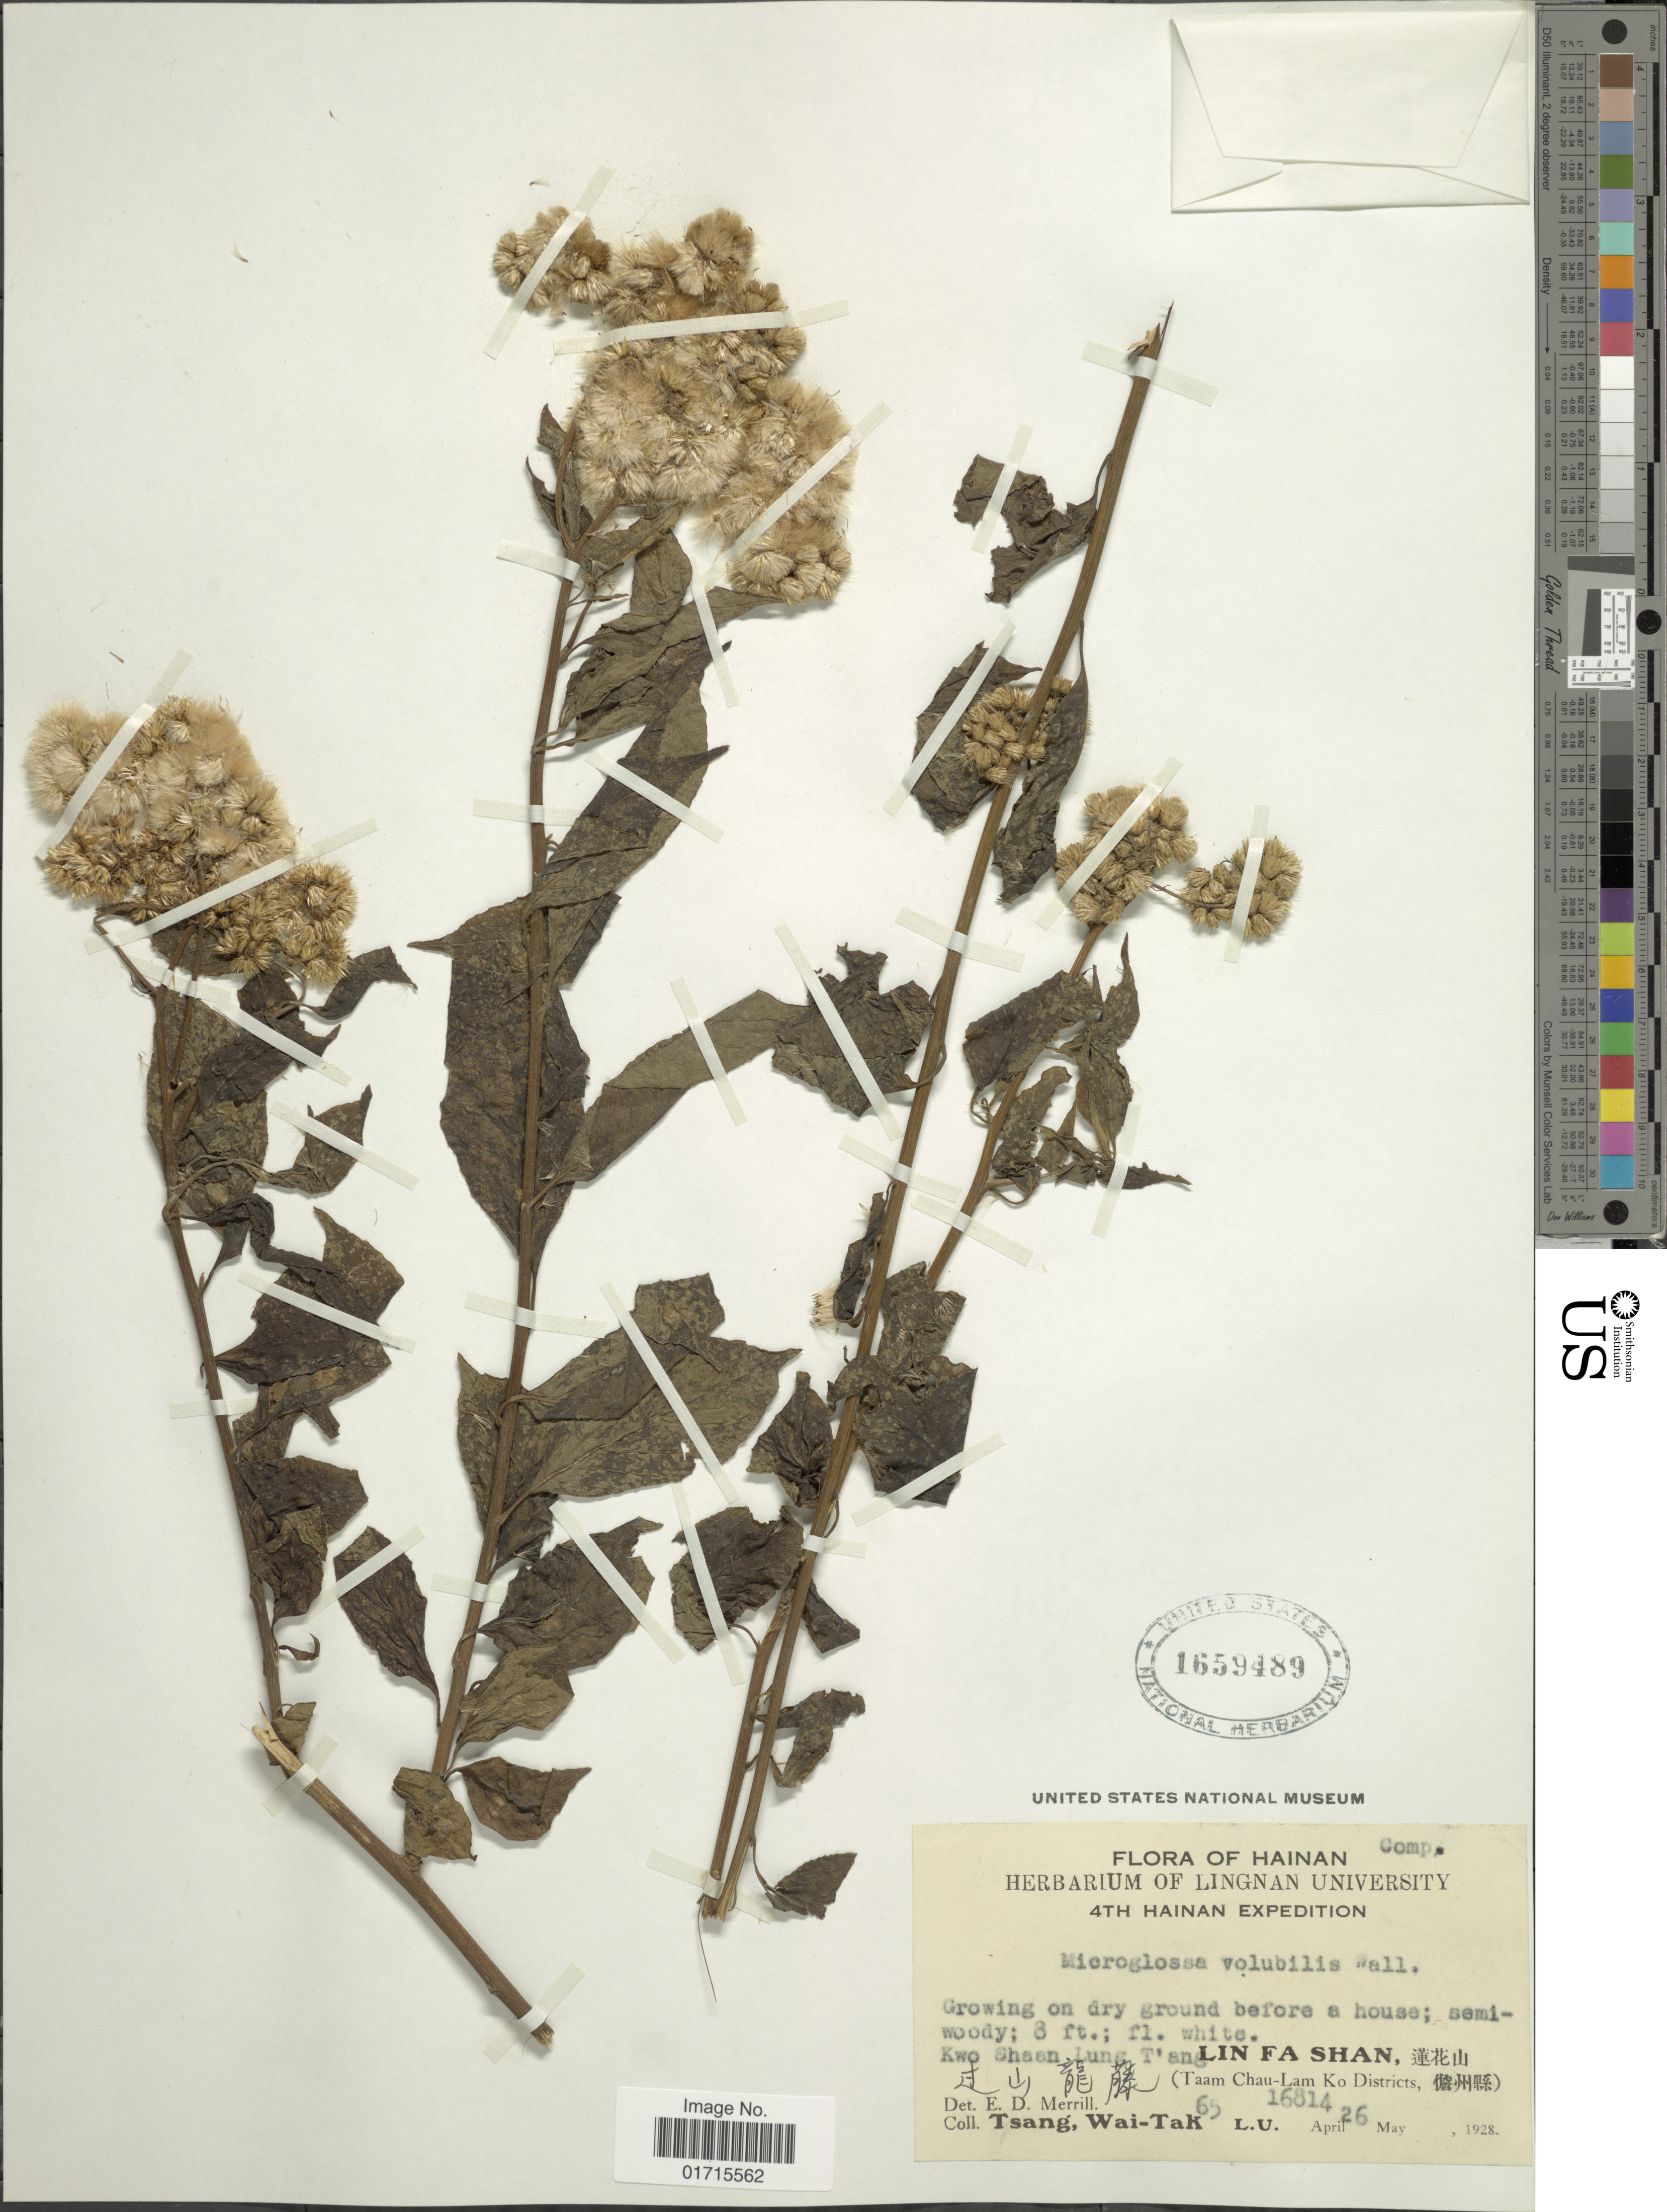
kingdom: Plantae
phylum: Tracheophyta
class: Magnoliopsida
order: Asterales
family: Asteraceae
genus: Microglossa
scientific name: Microglossa pyrifolia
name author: (Lam.) Kuntze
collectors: W. T. Tsang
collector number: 65/16814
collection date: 1928-04-26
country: China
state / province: Hainan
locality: Hainan. Lin Fa Shan, (Taam Chau-Lam Ko Districts)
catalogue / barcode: US 1659489